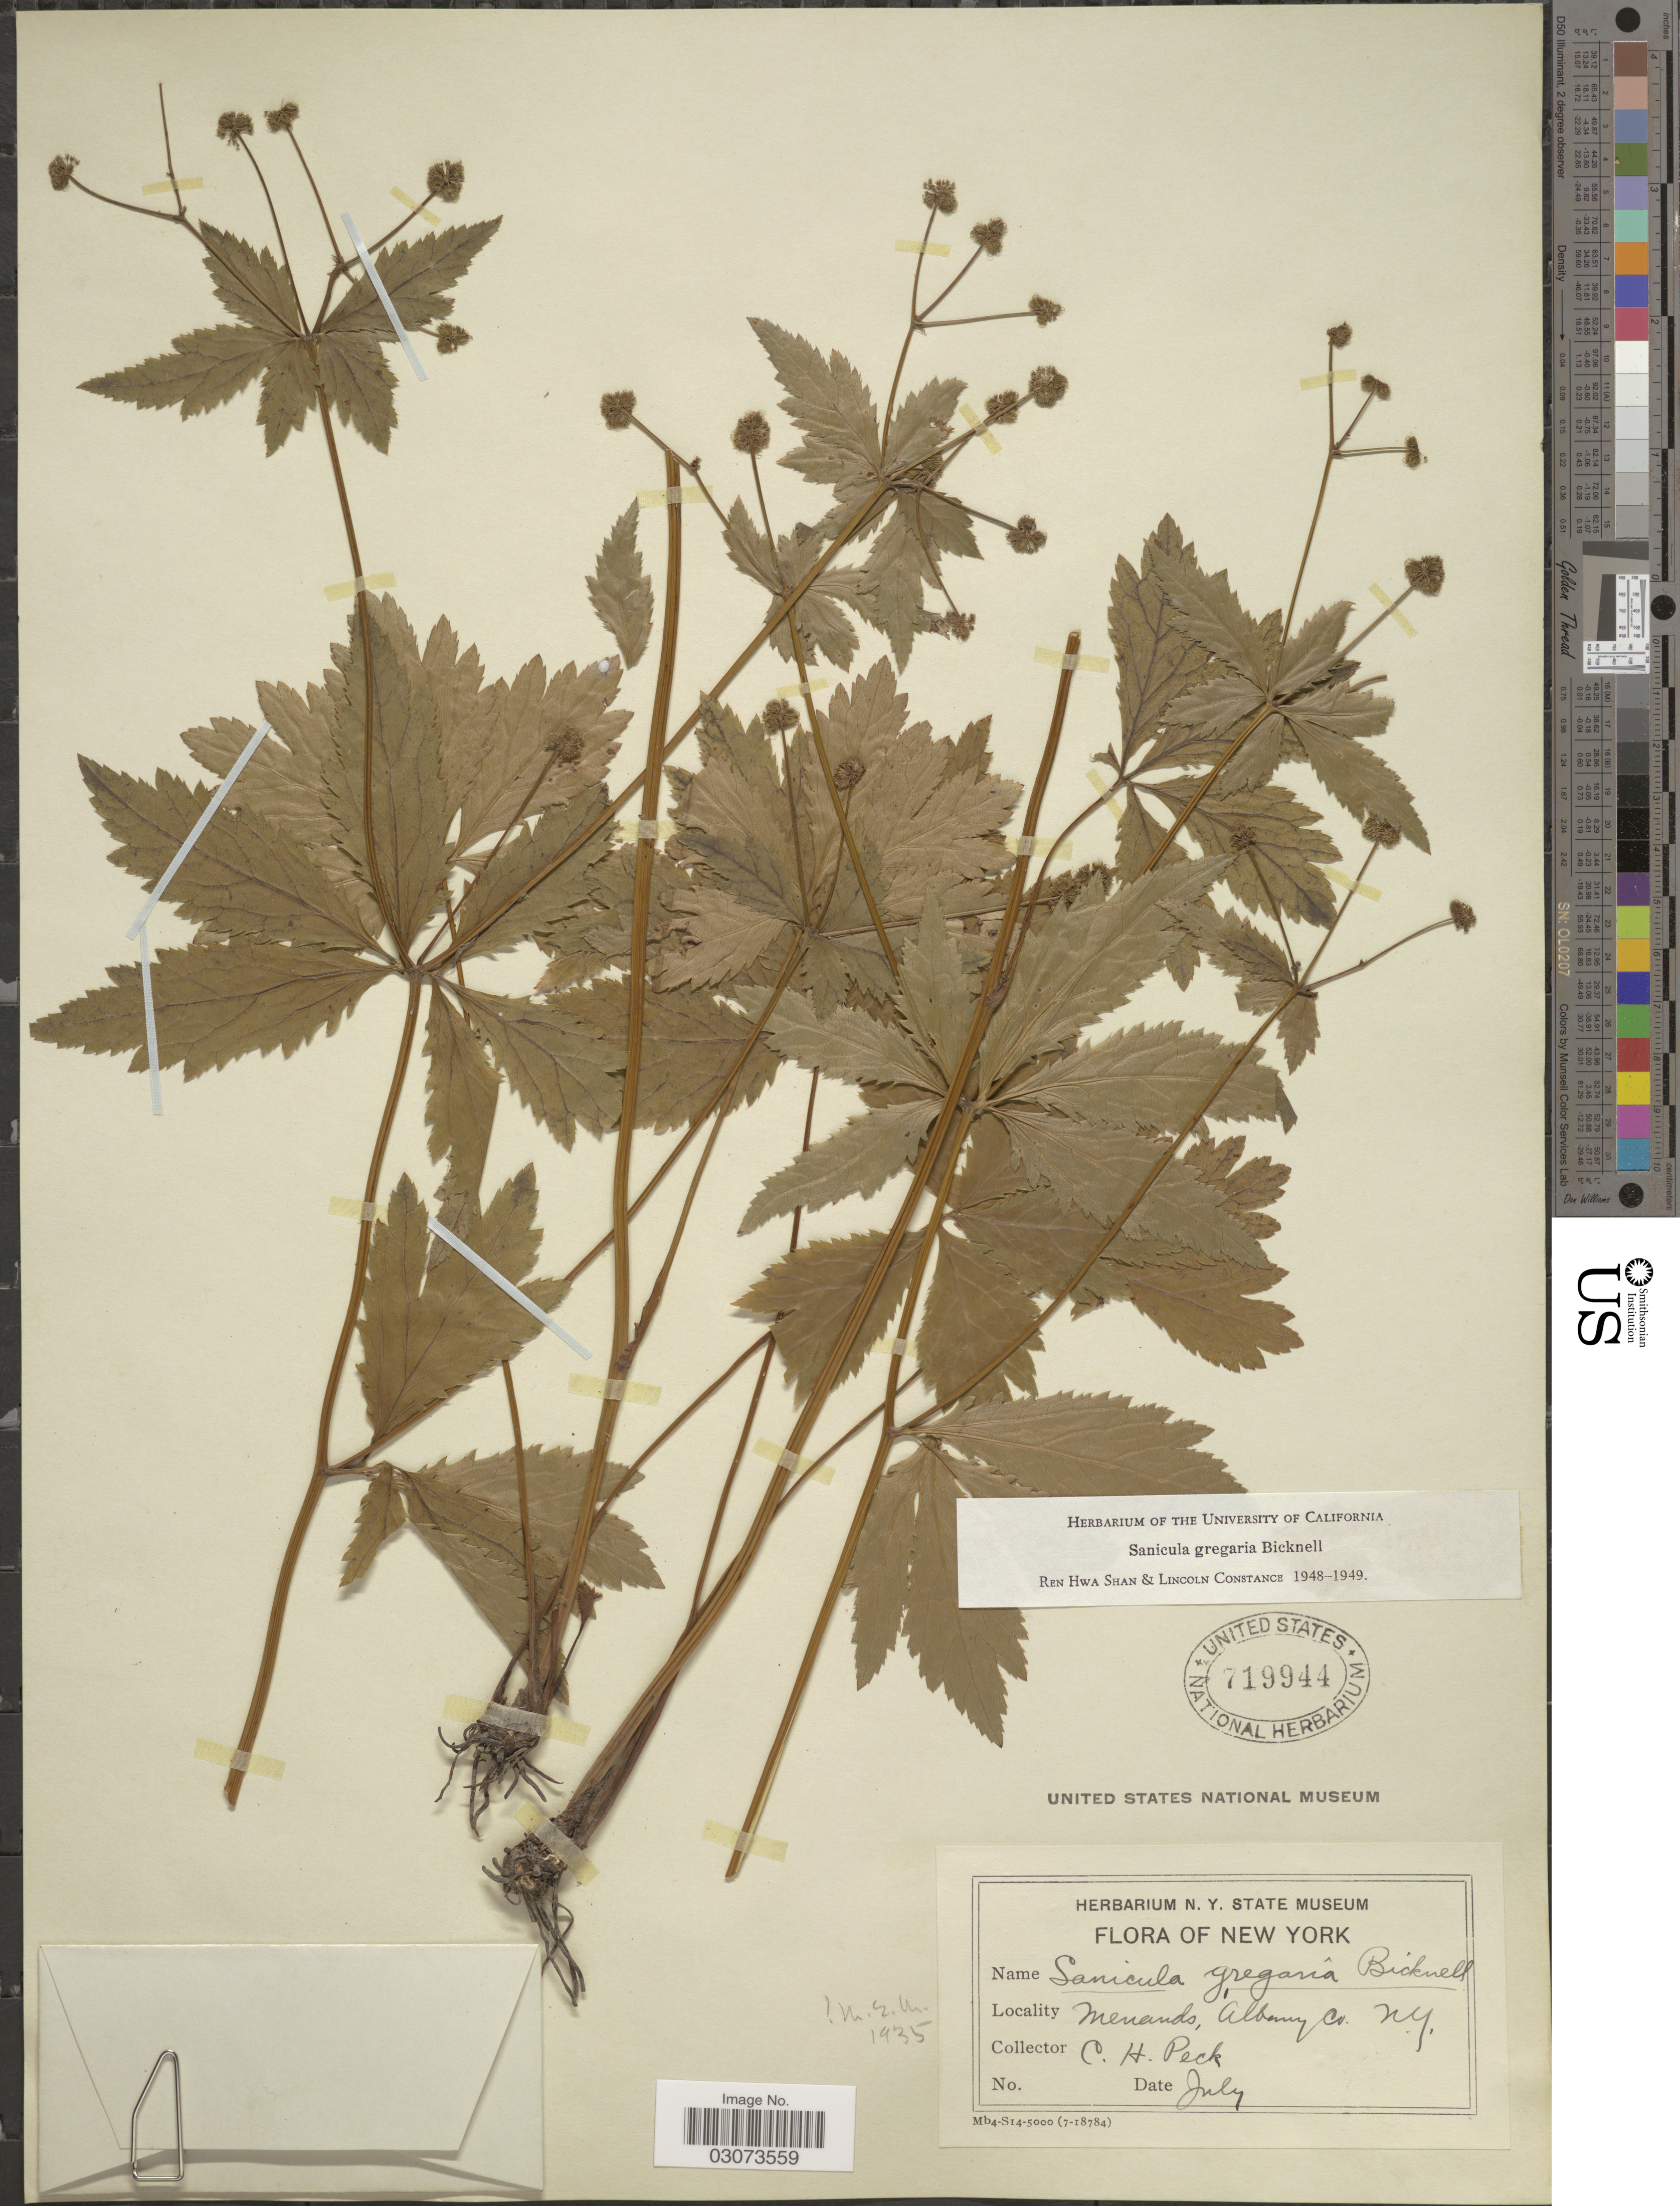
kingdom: Plantae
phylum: Tracheophyta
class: Magnoliopsida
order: Apiales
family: Apiaceae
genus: Sanicula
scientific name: Sanicula gregaria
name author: E.P. Bicknell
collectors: C. H. Peck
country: United States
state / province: New York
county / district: Albany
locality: Menands, Albany Co.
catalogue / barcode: US 719944